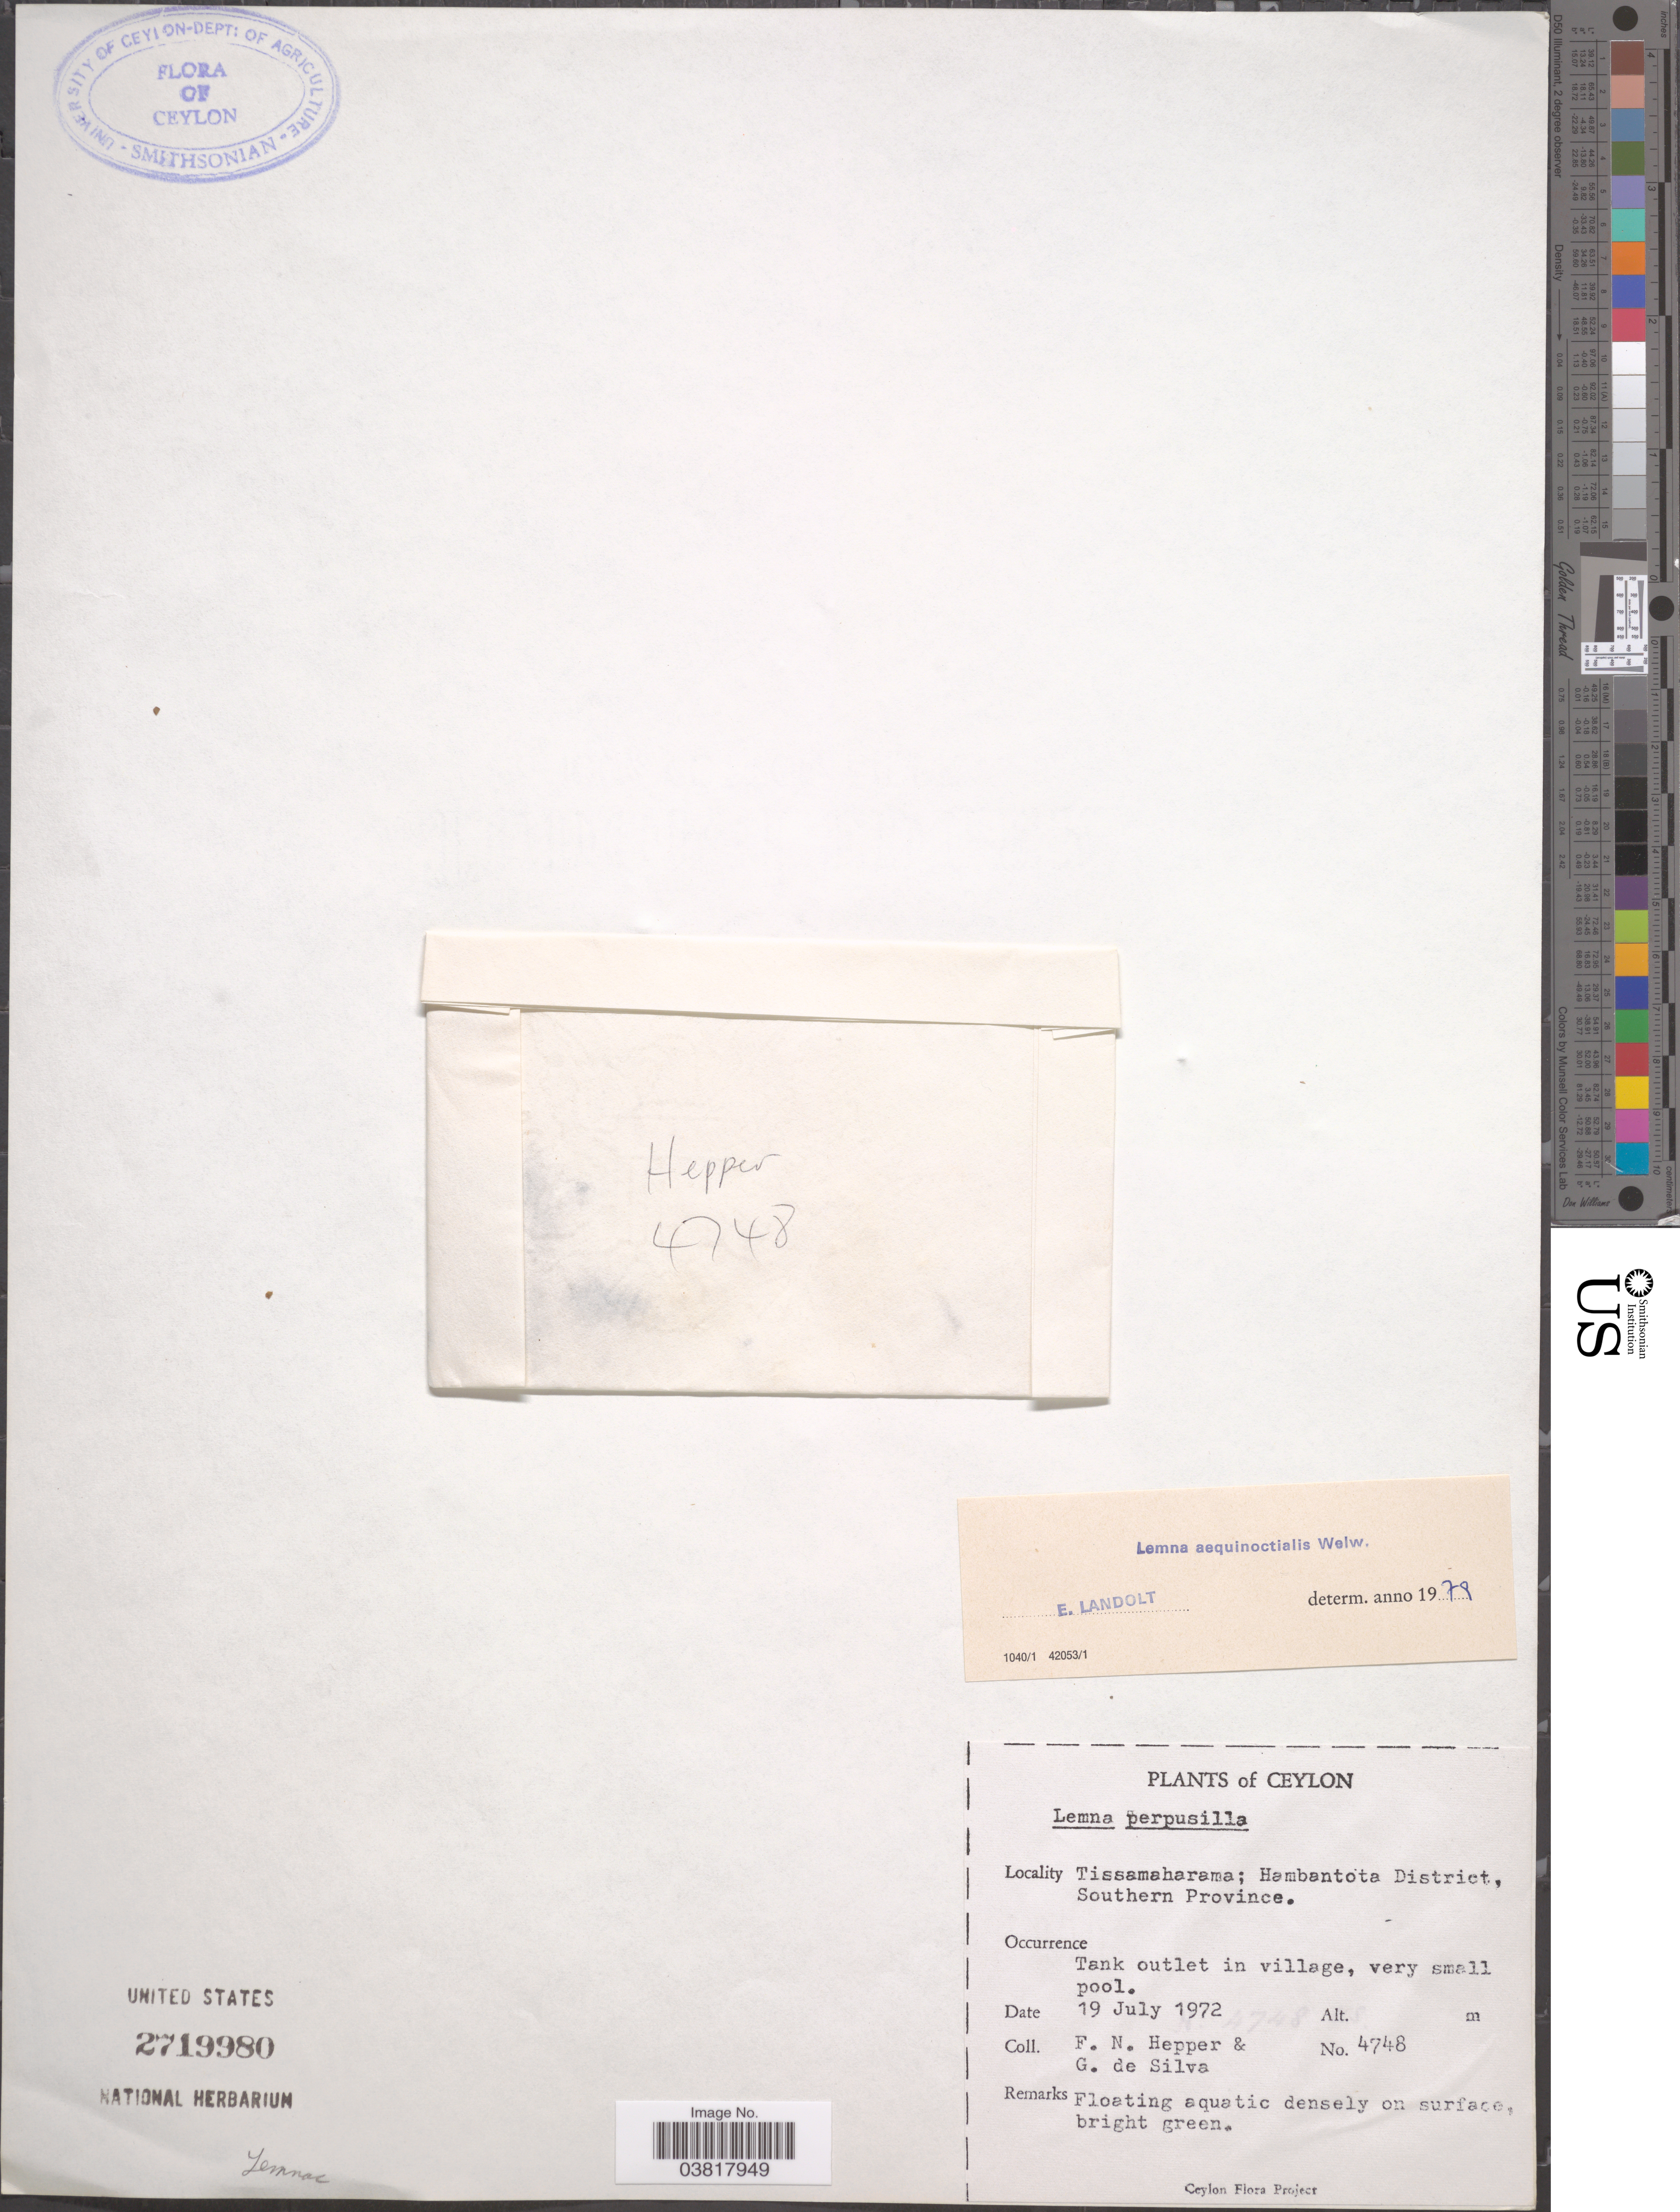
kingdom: Plantae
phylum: Tracheophyta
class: Liliopsida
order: Alismatales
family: Araceae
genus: Lemna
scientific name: Lemna aequinoctialis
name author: Welw.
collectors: F. Hepper & G. De Silva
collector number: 4748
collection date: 1972-07-19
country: Sri Lanka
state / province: Southern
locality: Ceylon. Tissamaharama; Hambantota District.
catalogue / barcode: US 2719980